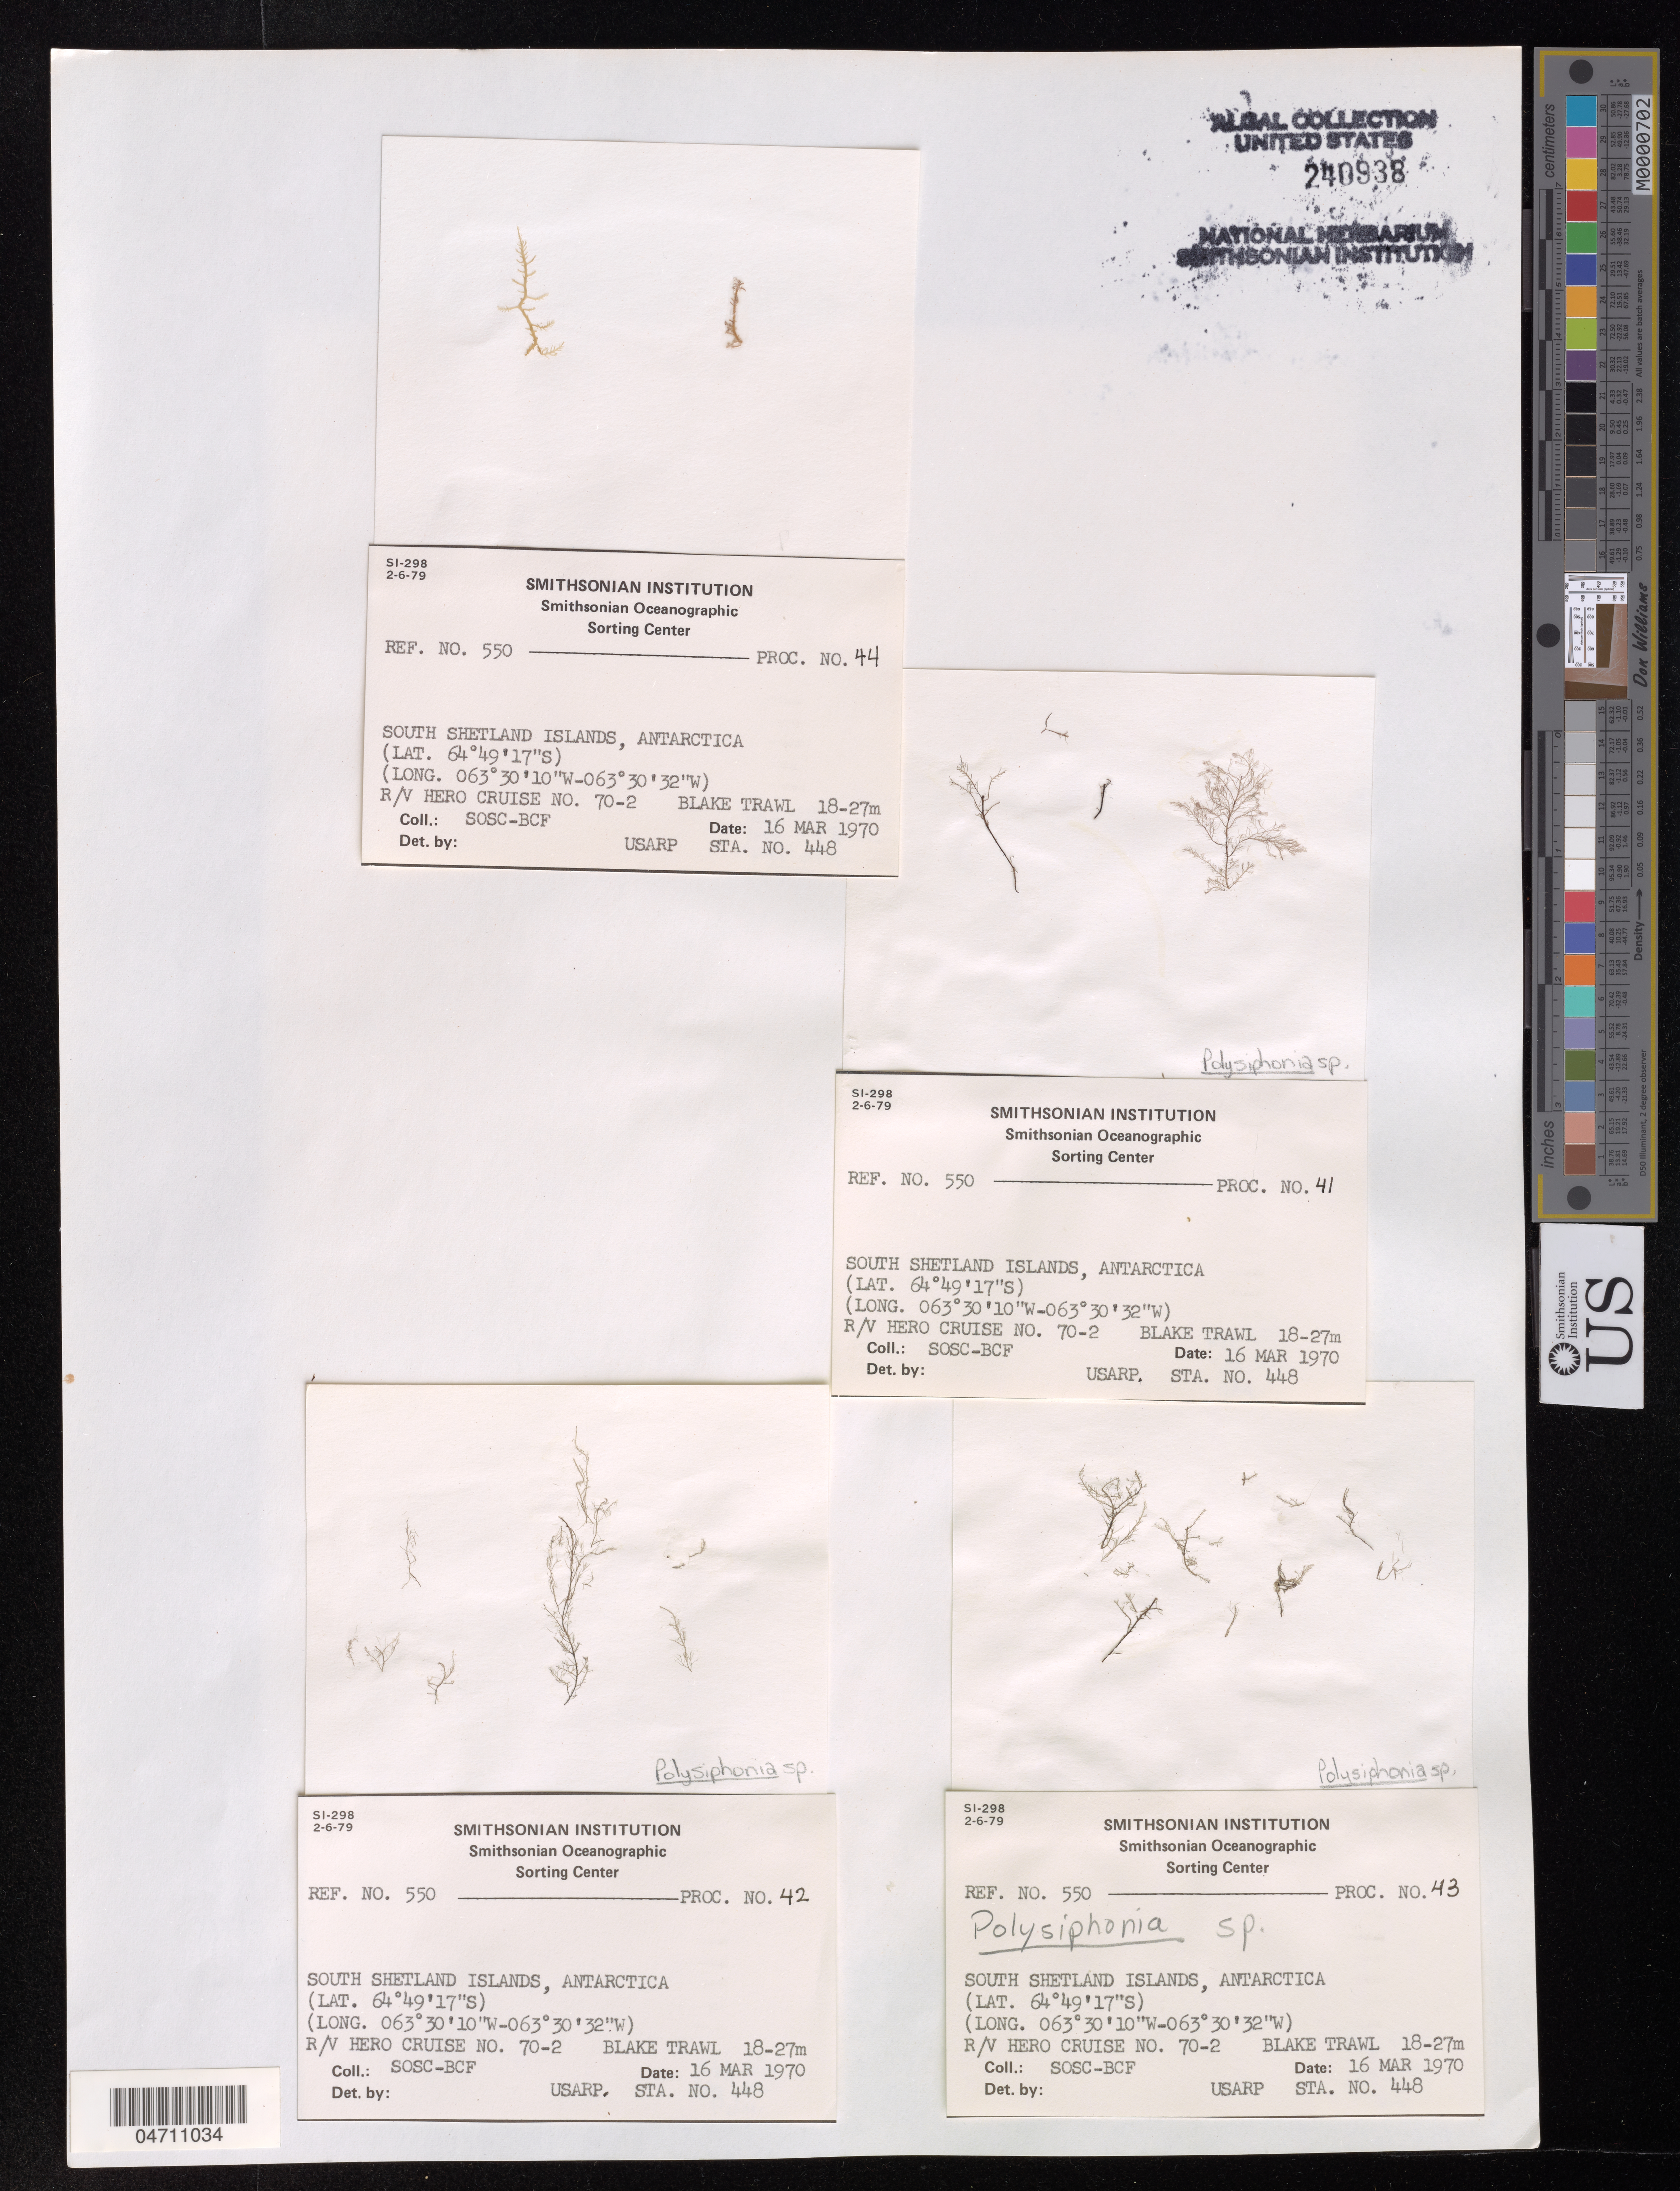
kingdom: Plantae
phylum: Rhodophyta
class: Florideophyceae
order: Ceramiales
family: Rhodomelaceae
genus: Polysiphonia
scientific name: Polysiphonia sp.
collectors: SOSC-BCF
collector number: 550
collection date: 1970-03-16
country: Antarctica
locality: South Shetland. Blake Trawl.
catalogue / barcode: US 240938